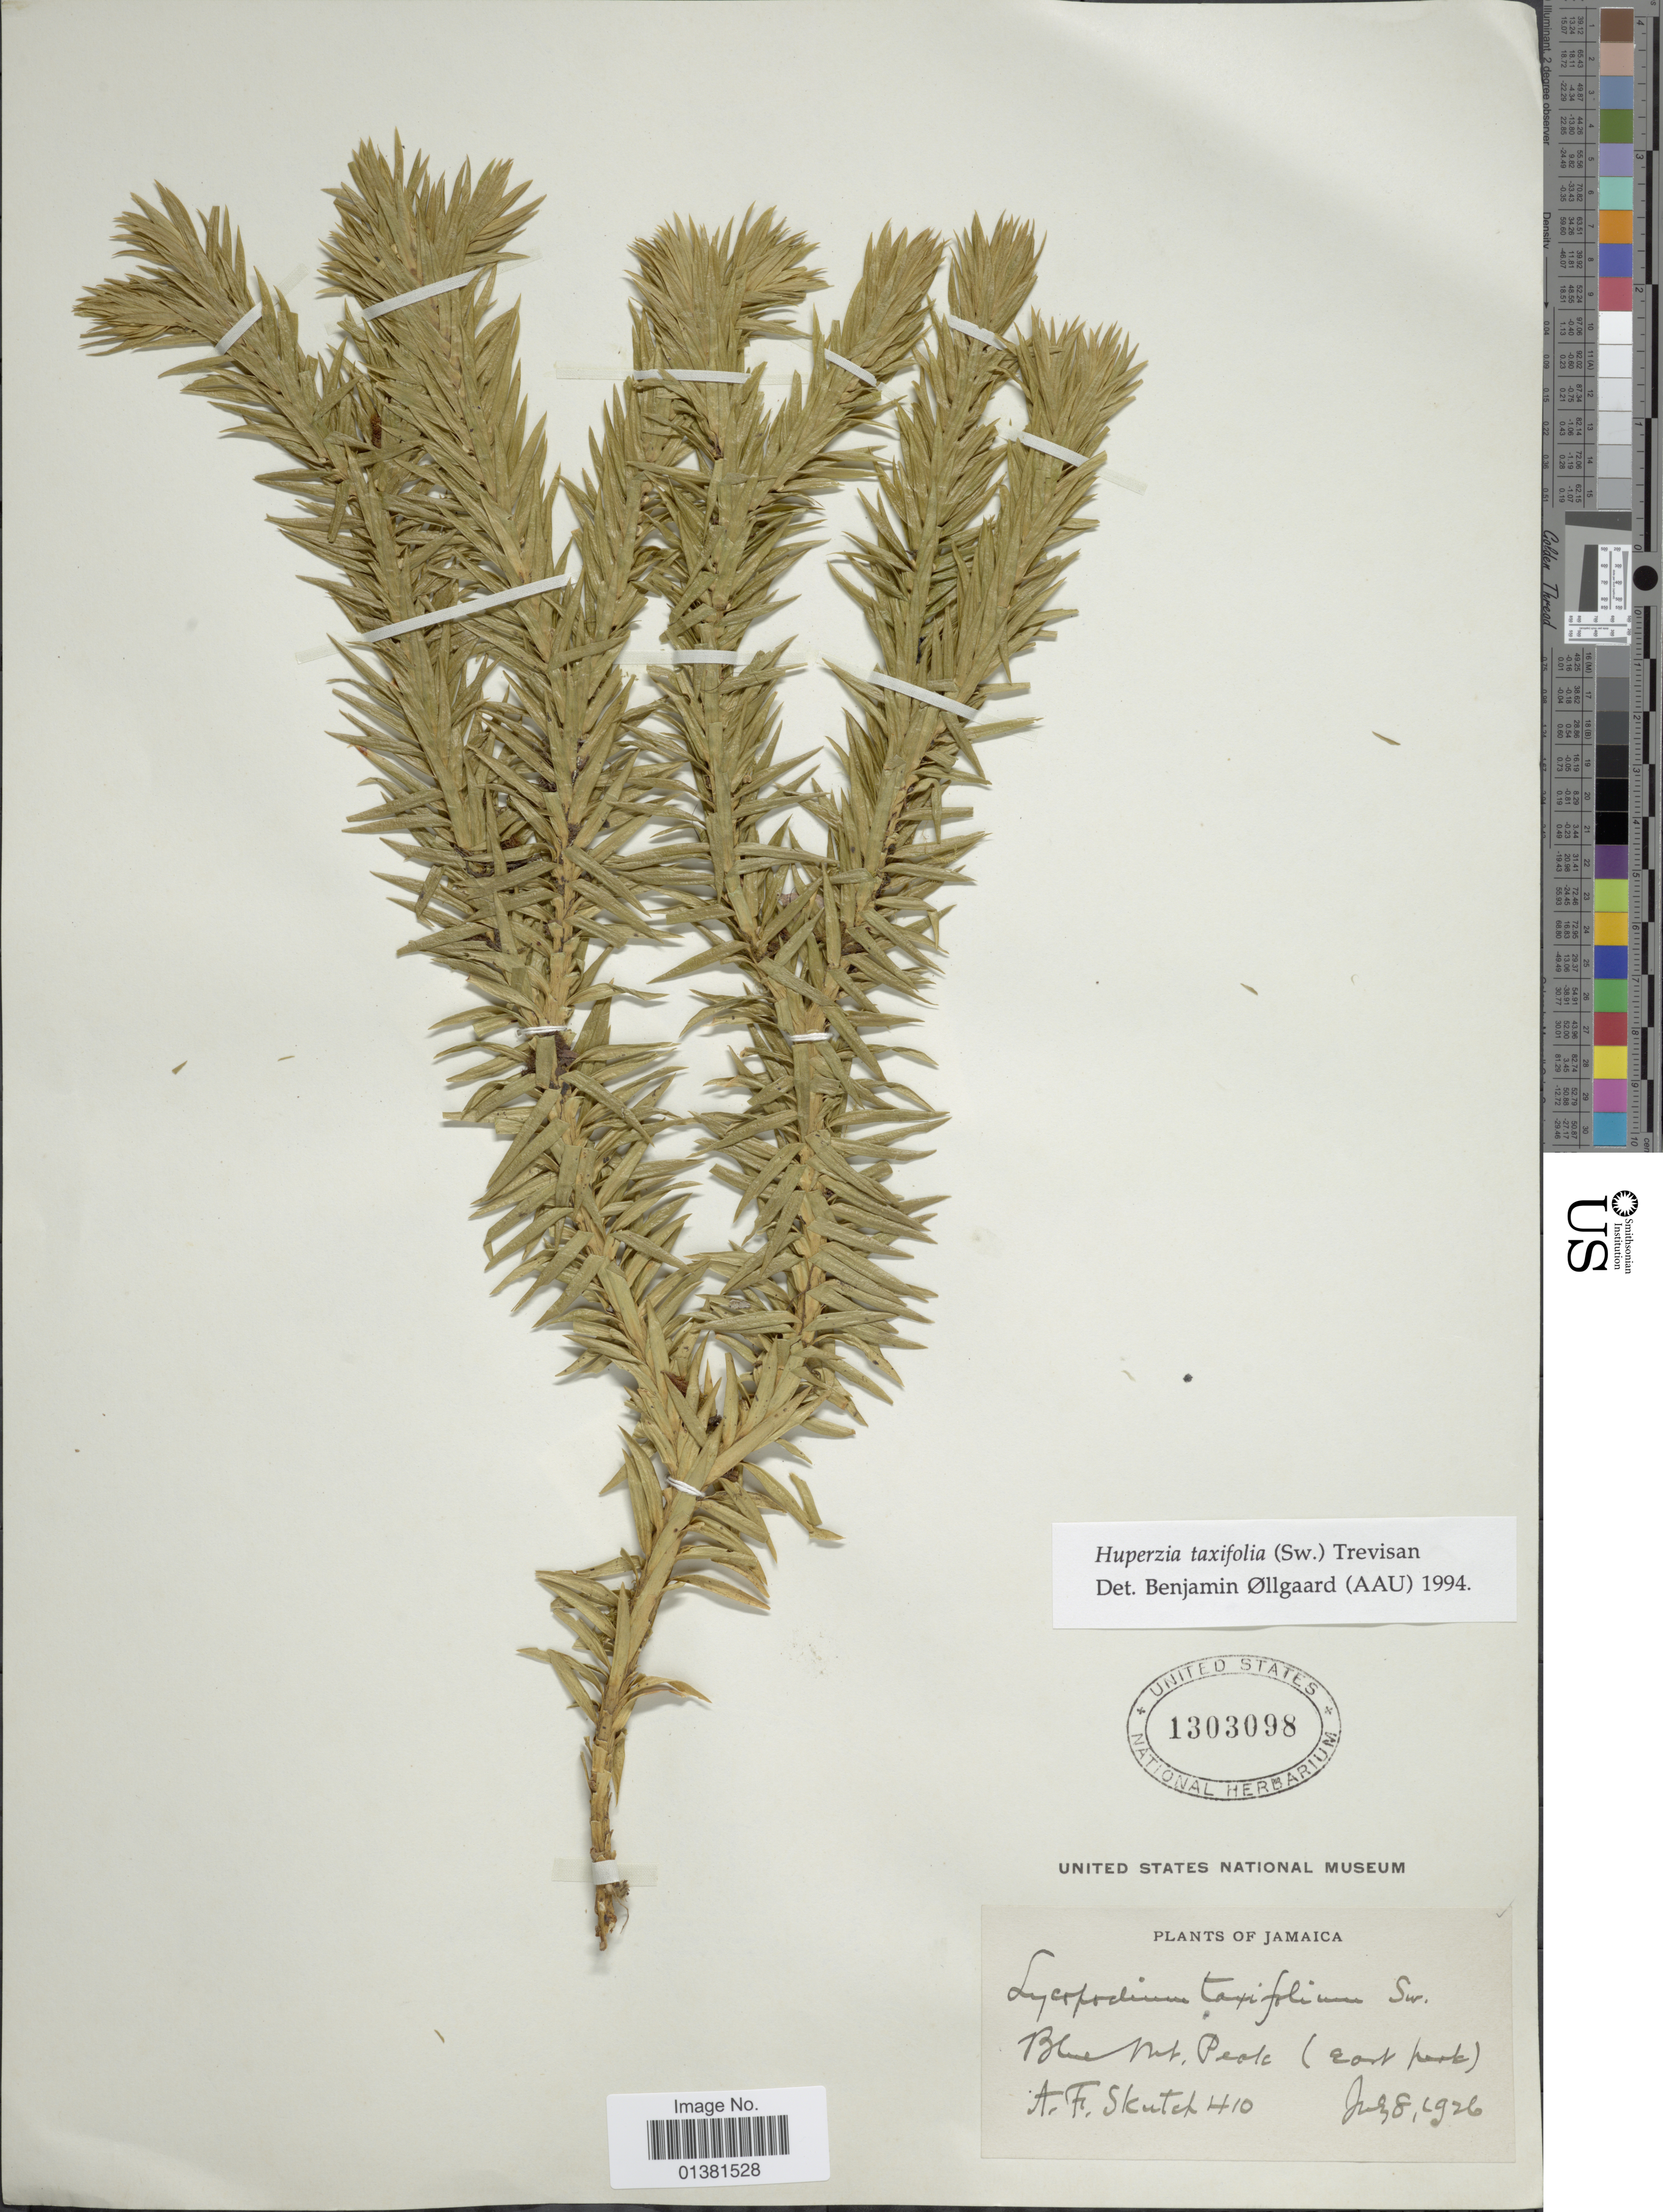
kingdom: Plantae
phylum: Tracheophyta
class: Lycopodiopsida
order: Lycopodiales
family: Lycopodiaceae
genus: Phlegmariurus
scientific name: Phlegmariurus taxifolius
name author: (Sw.) Á. Löve & D. Löve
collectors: A. F. Skutch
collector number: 410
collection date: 1926-07-08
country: Jamaica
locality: Blue Mt. Peak (East peak)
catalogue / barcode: US 1303098